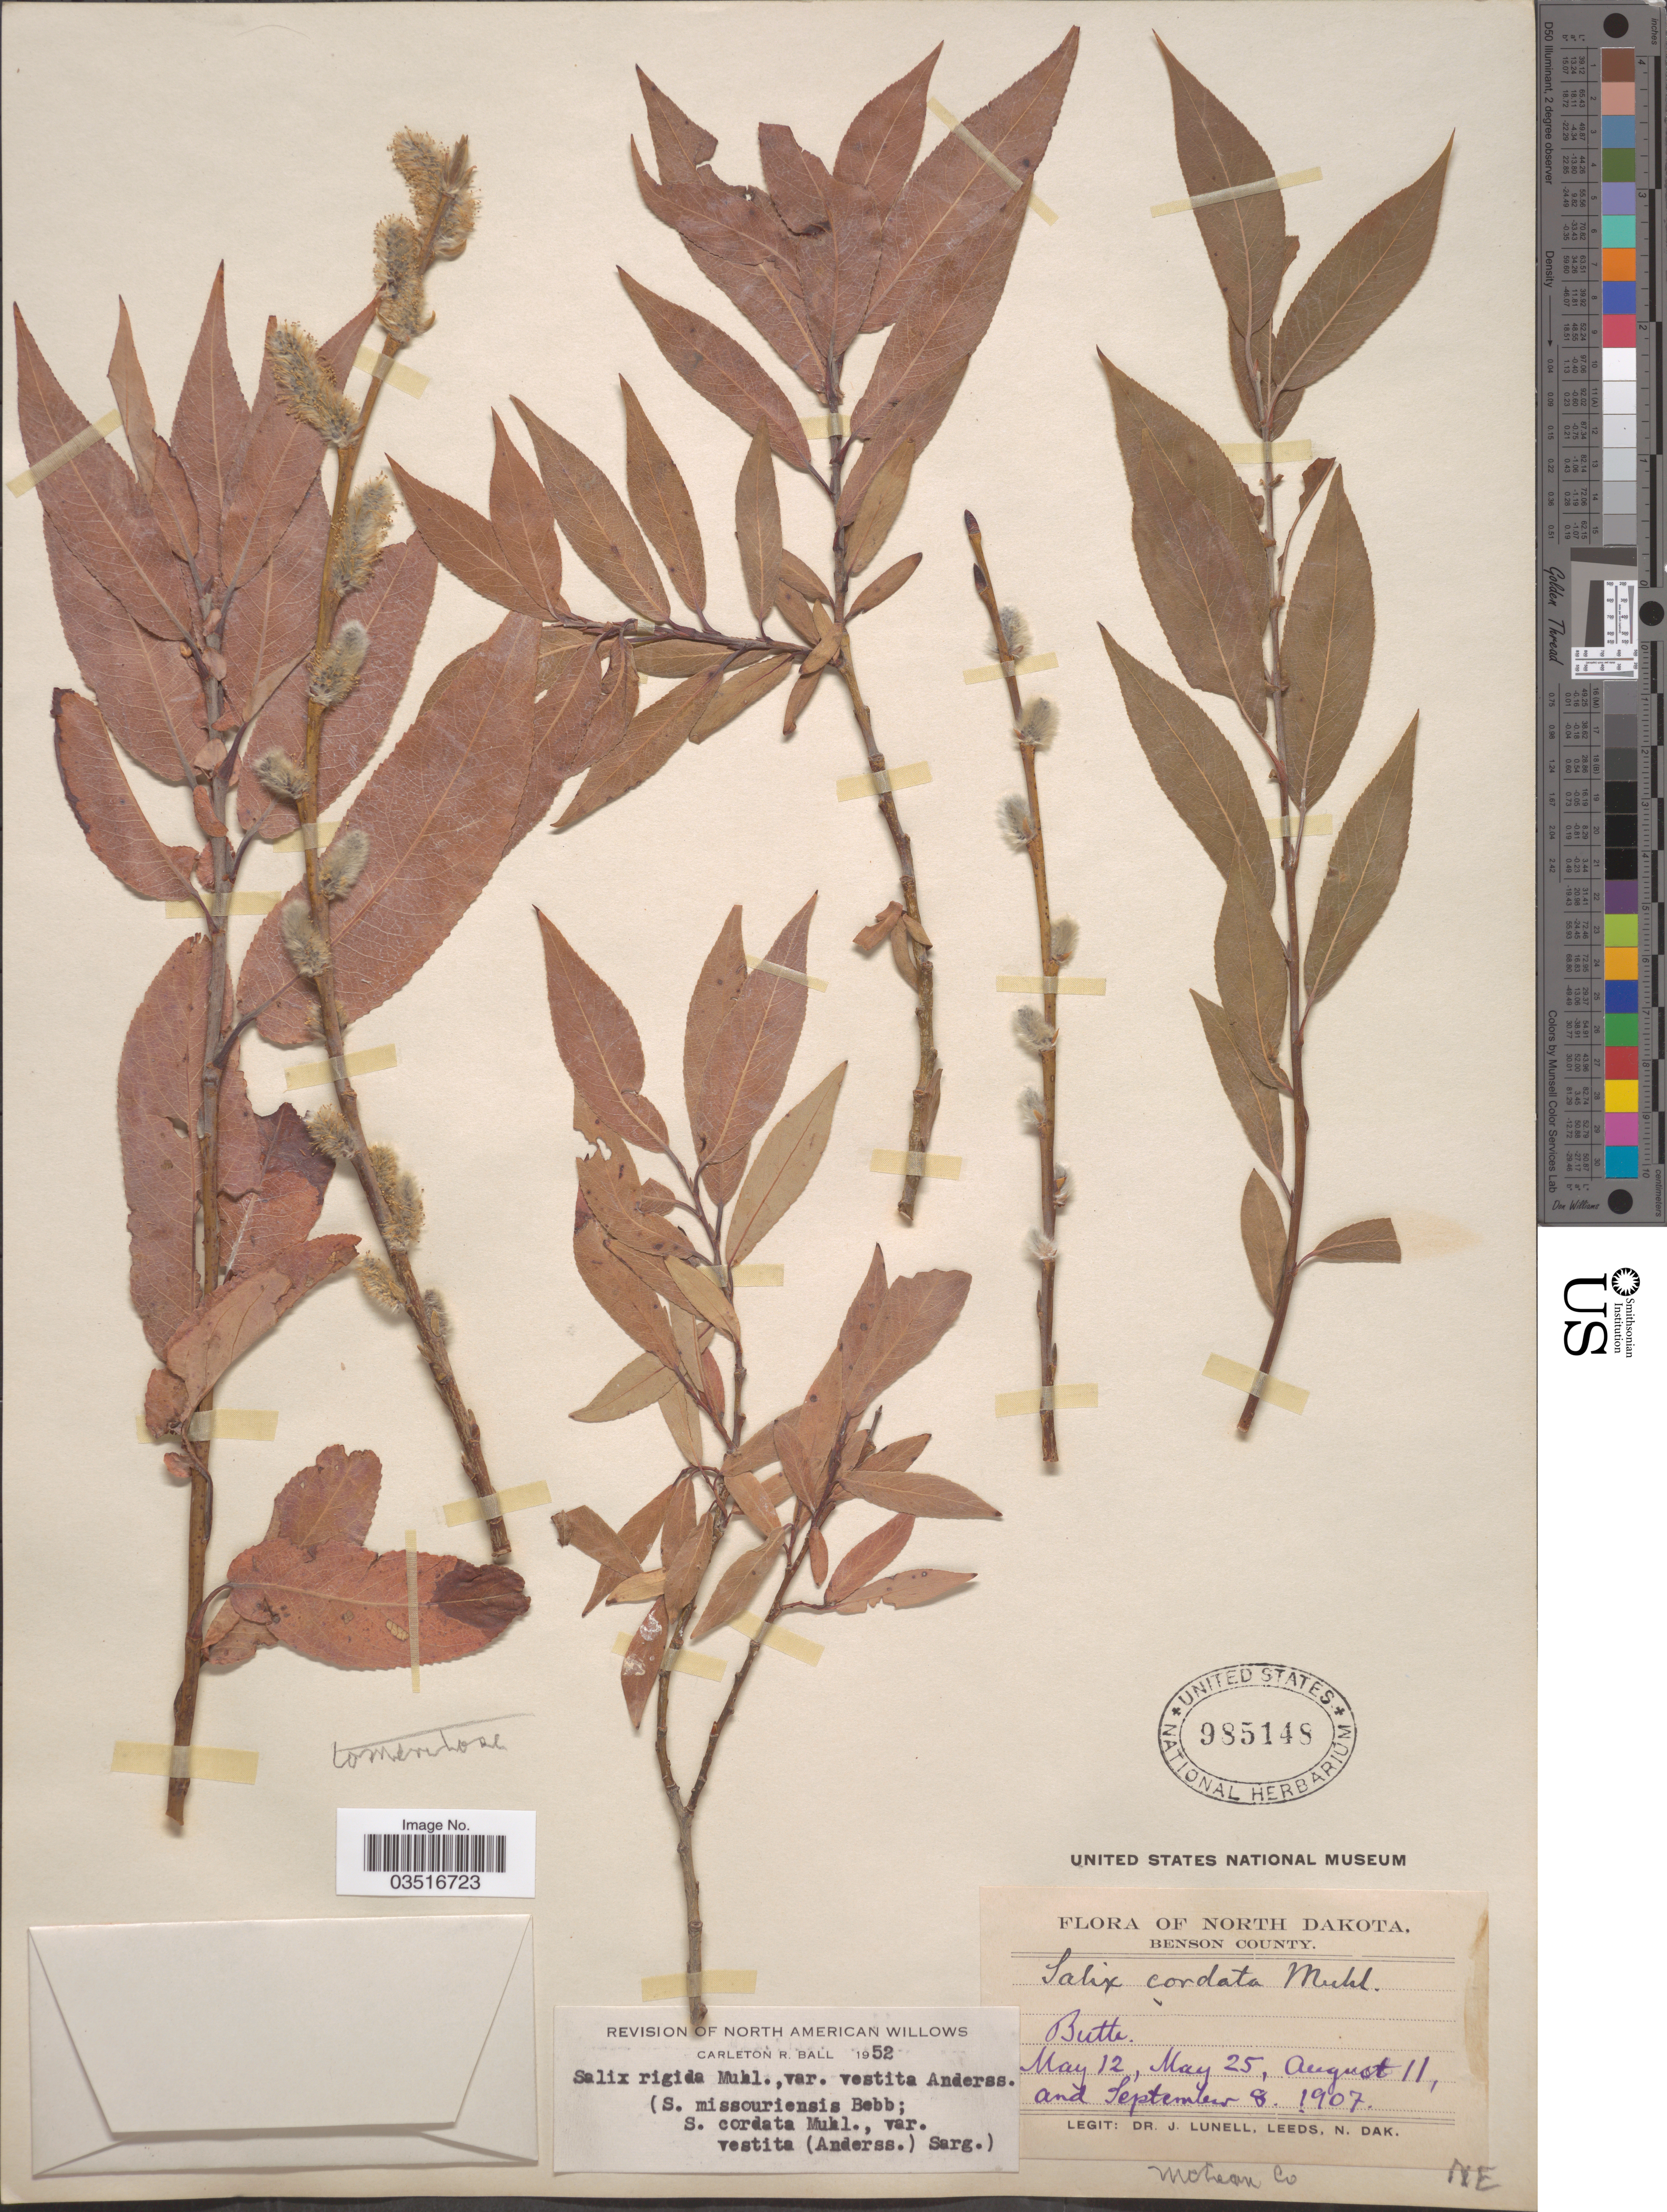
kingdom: Plantae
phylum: Tracheophyta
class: Magnoliopsida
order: Malpighiales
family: Salicaceae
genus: Salix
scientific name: Salix rigida var. vestita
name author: (Andersson) C.R. Ball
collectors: J. Lunell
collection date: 1907-05-12/1907-09-08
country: United States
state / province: North Dakota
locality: Benson County. Butte. McLean Co. NE.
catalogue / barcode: US 985148